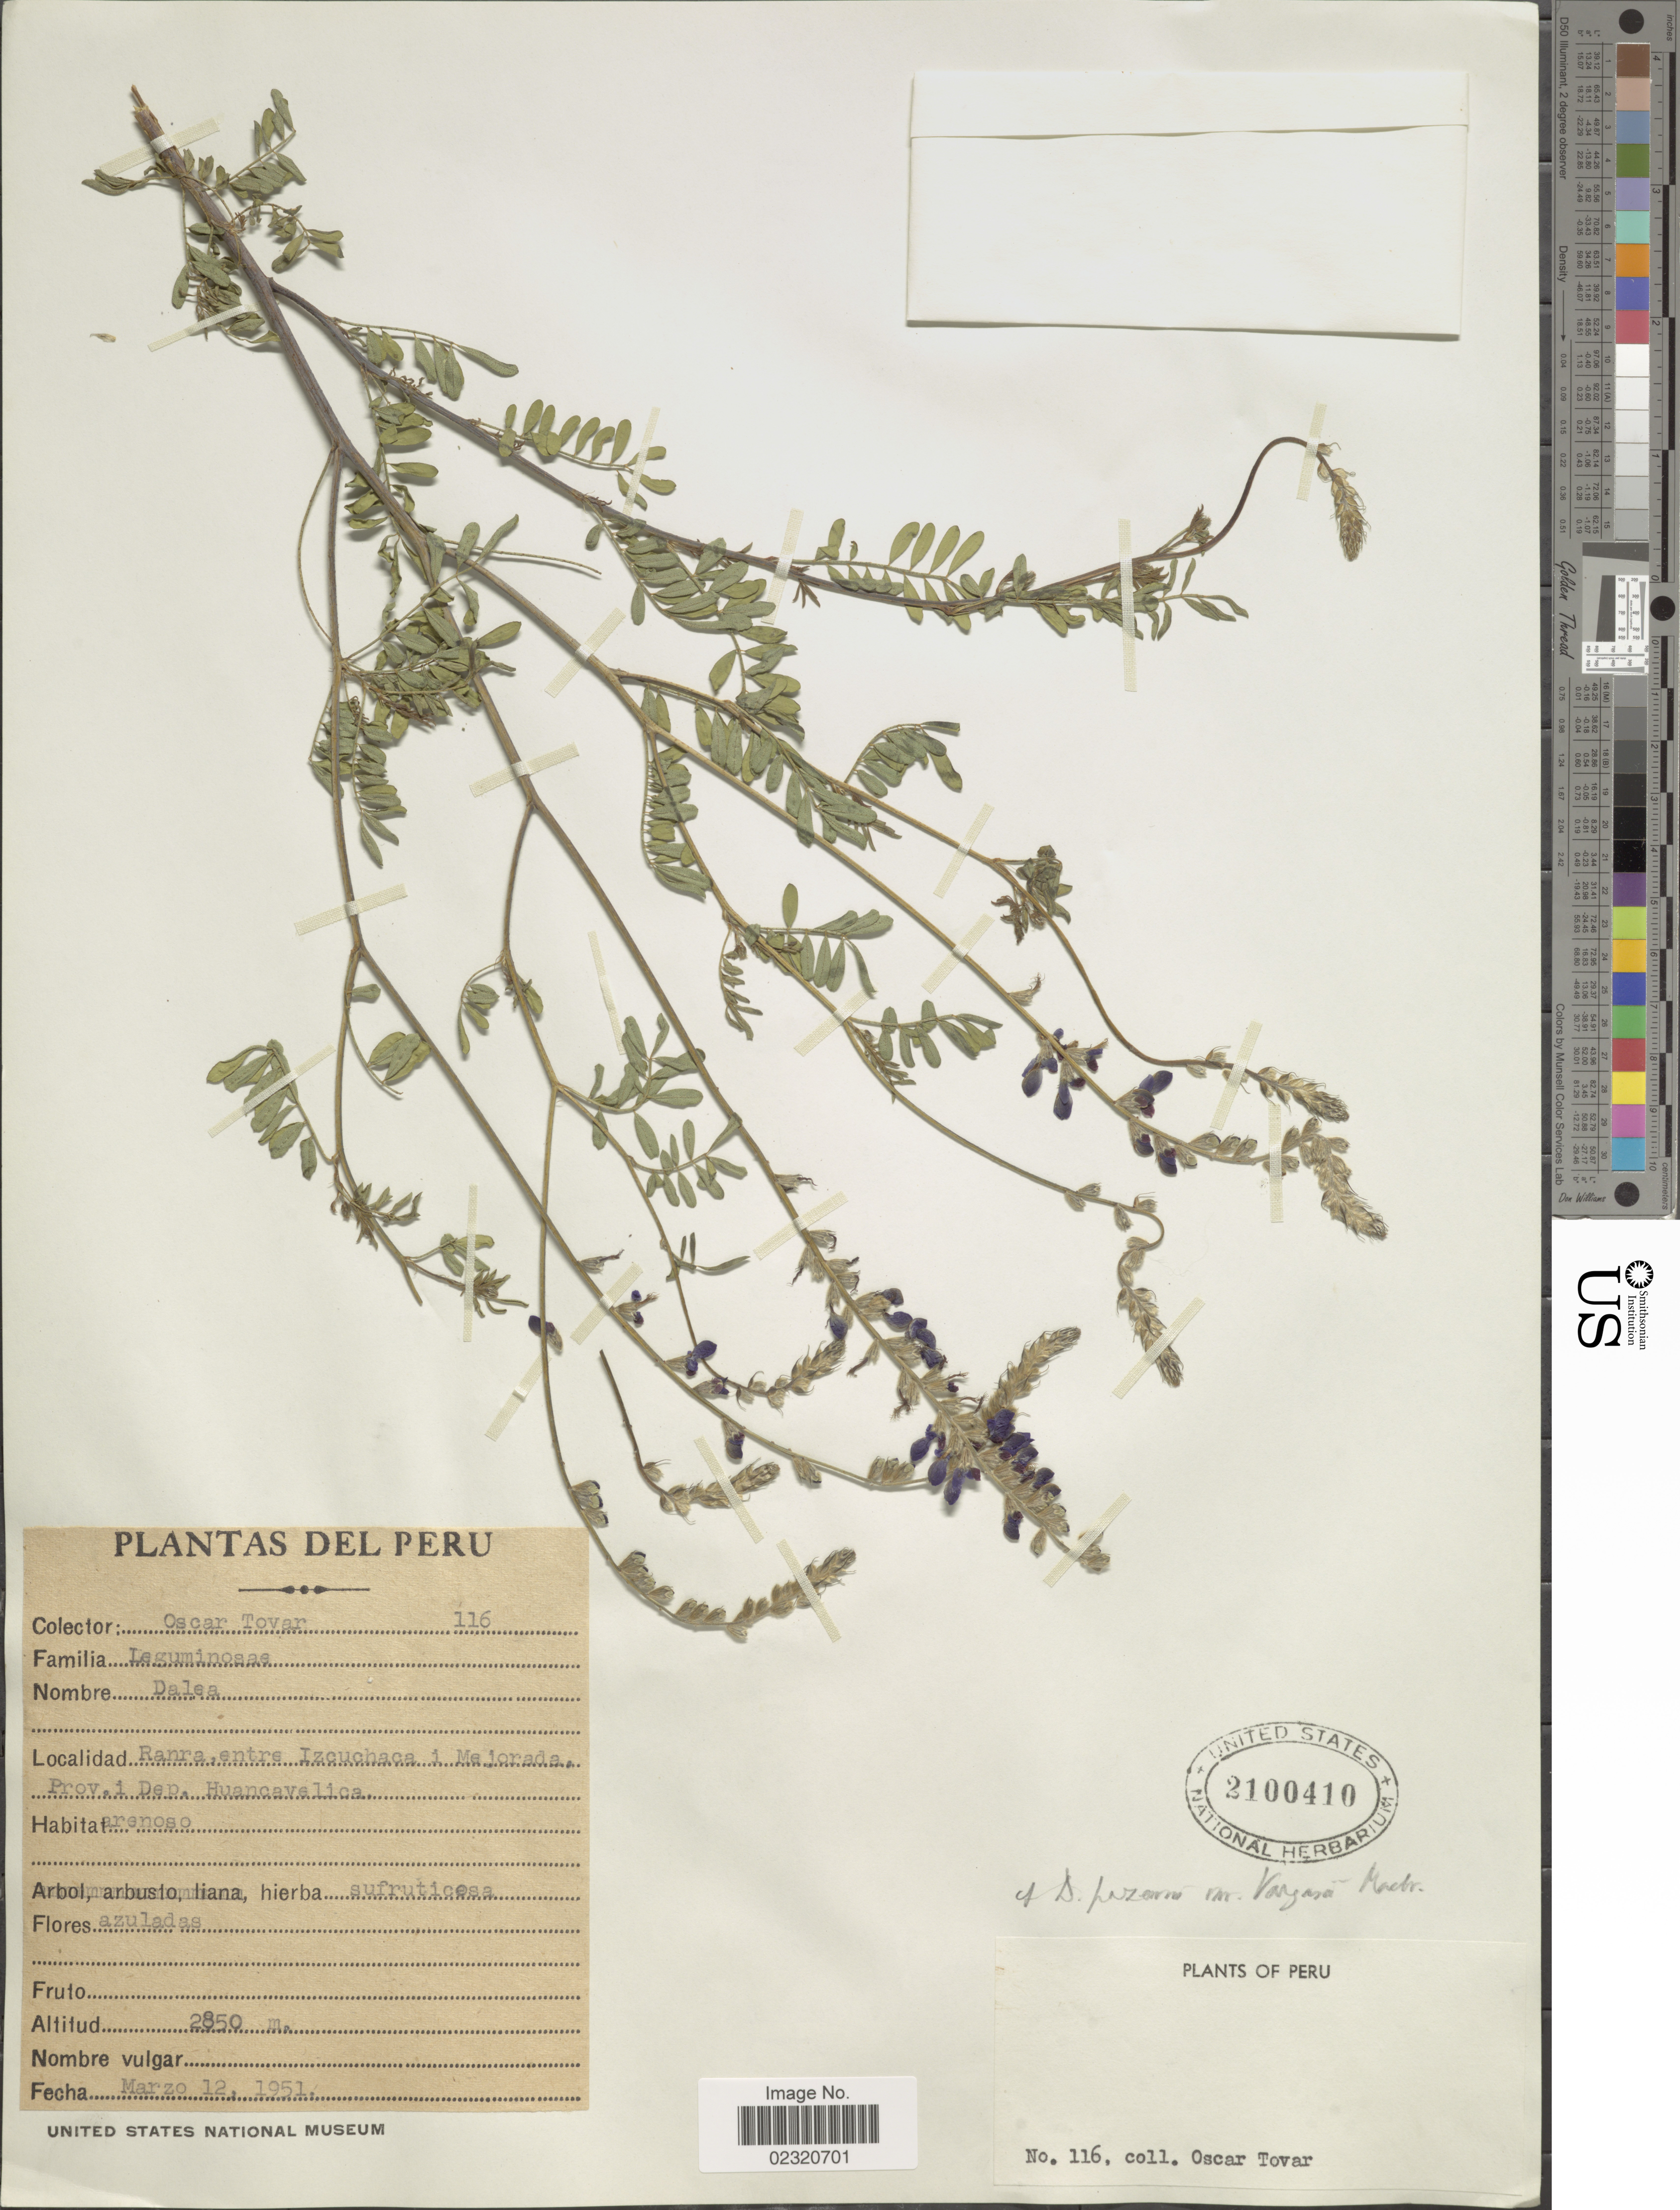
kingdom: Plantae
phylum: Tracheophyta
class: Magnoliopsida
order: Fabales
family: Fabaceae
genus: Dalea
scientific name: Dalea smithii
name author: (J.F. Macbr.) J.F. Macbr.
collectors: Ó. Tovar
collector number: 116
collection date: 1951-03-12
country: Peru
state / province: Huancavelica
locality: Ranra, entre Izuchaca y Mejorada, Prov. Huancavelica,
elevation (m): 2850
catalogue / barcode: US 2100410